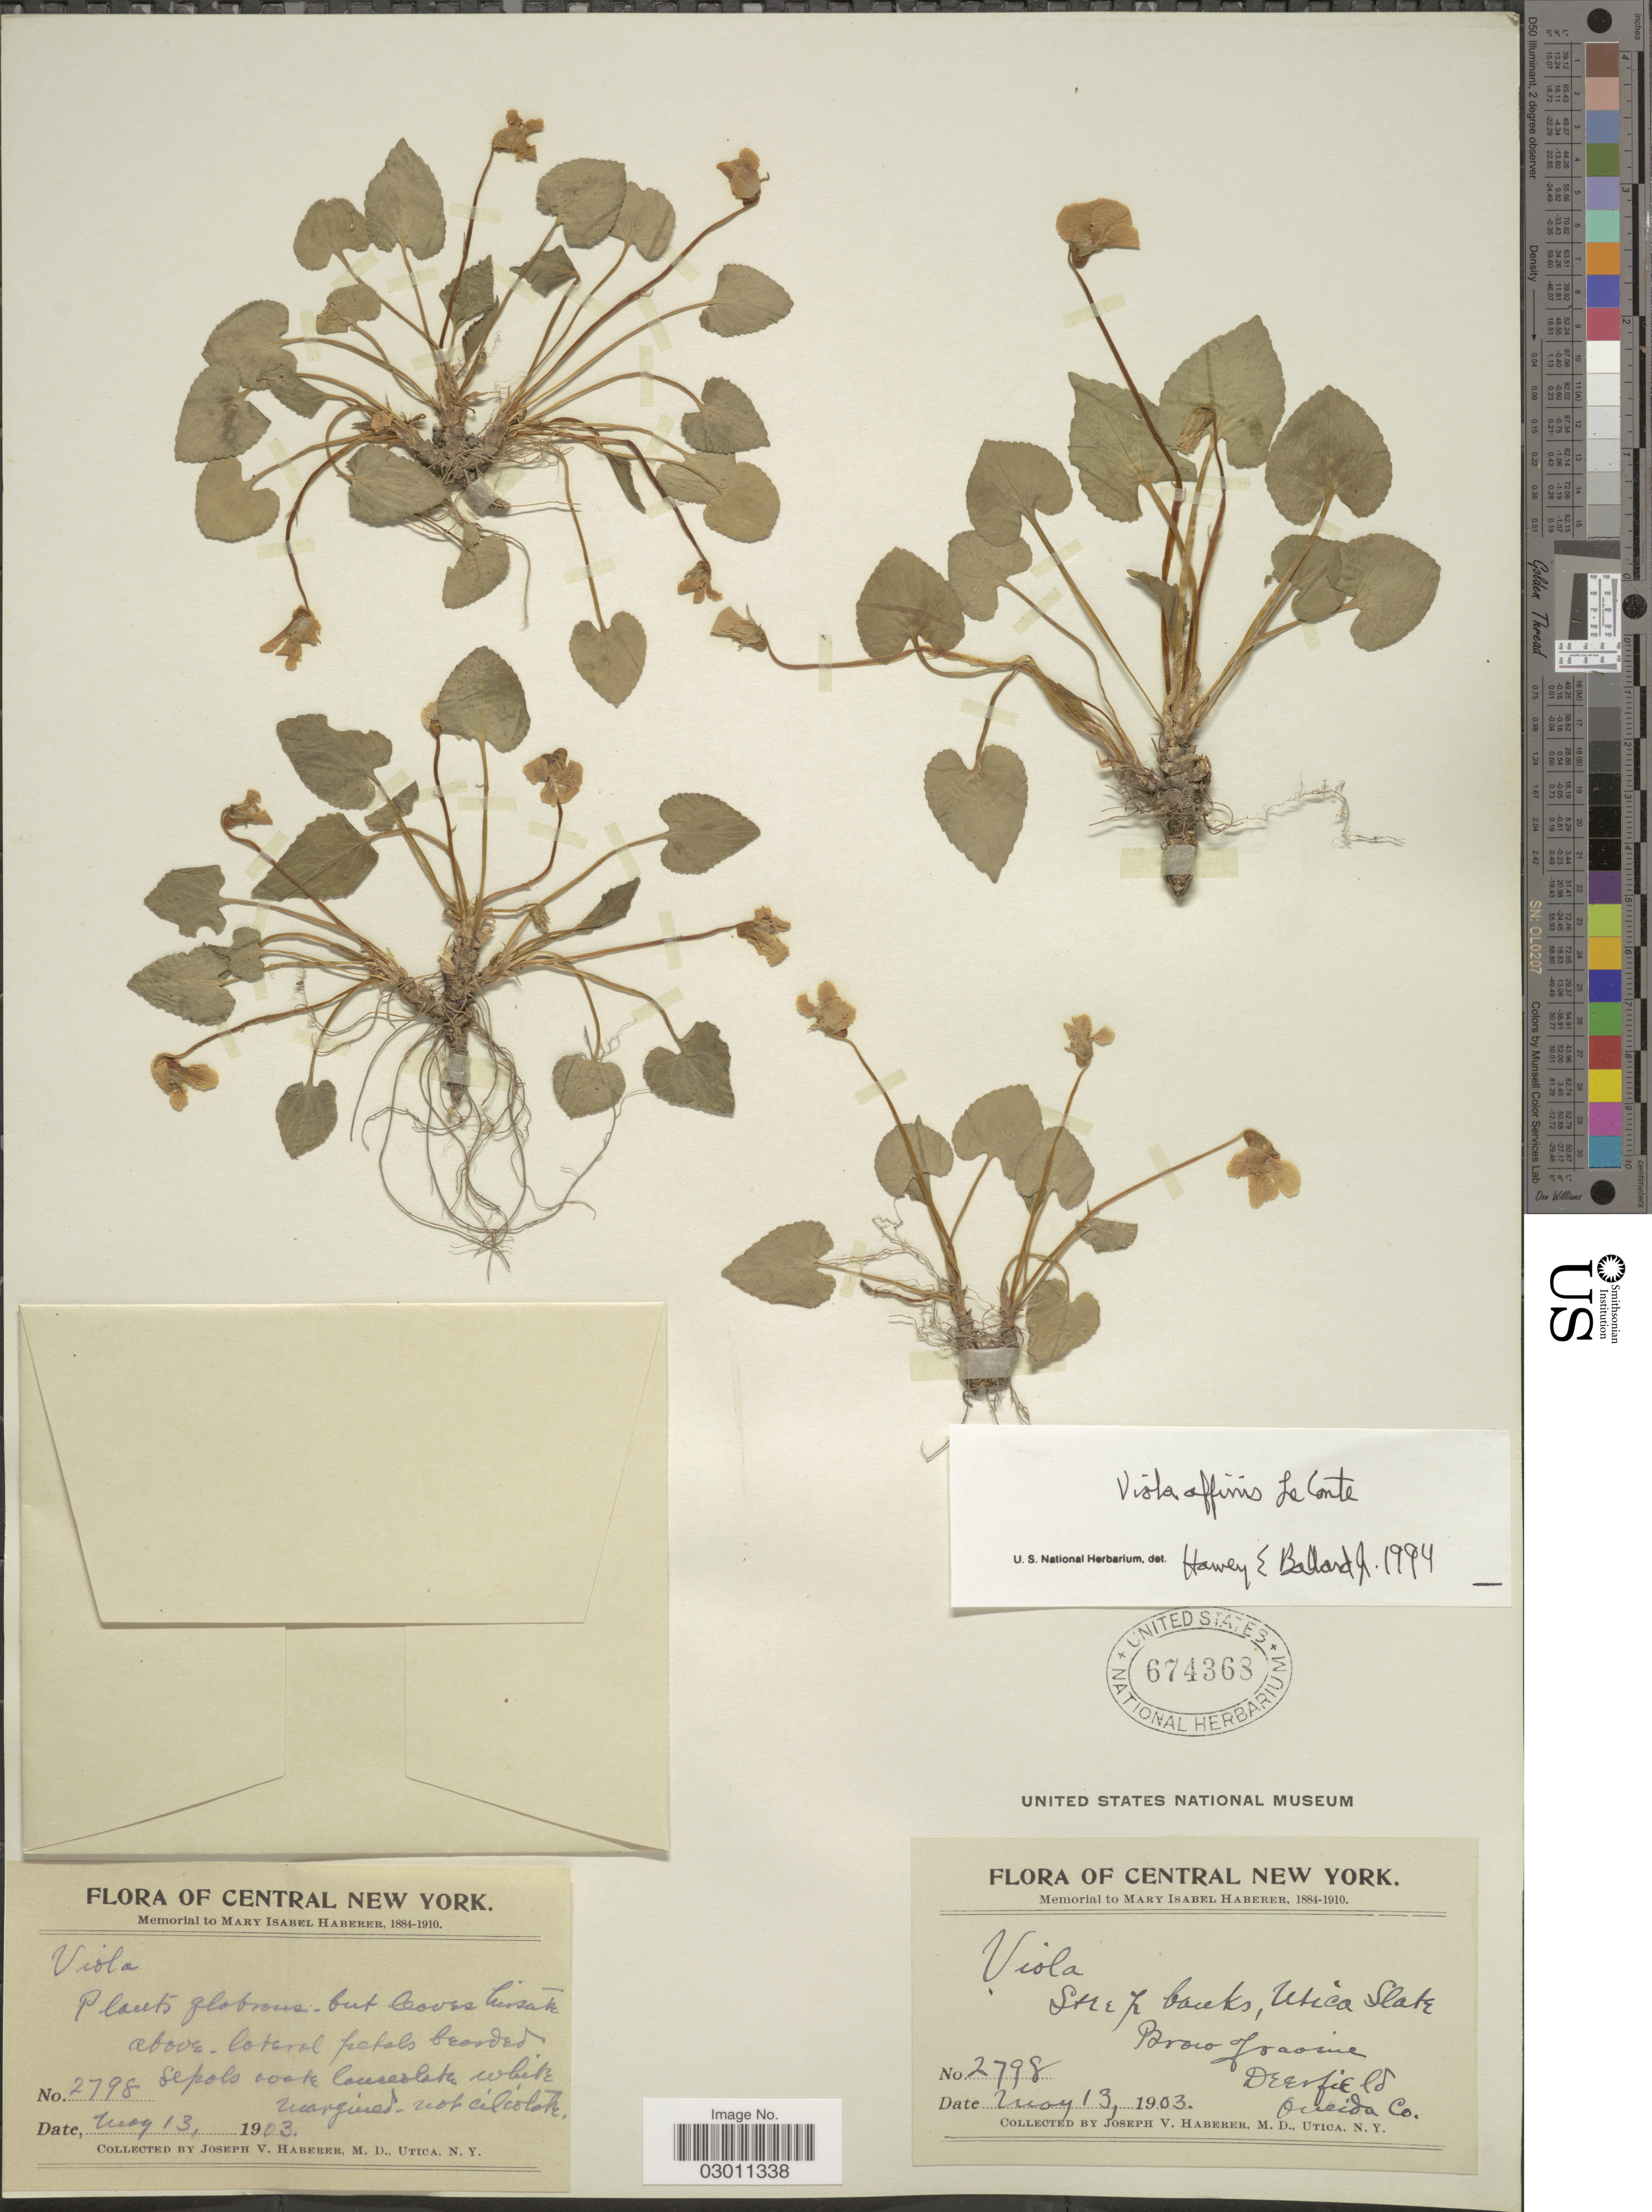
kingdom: Plantae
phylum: Tracheophyta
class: Magnoliopsida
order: Malpighiales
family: Violaceae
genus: Viola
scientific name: Viola affinis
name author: LeConte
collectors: J. V. Haberer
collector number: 2798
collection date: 1903-05-13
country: United States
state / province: New York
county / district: Oneida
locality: Central New York. Steep banks, Utica Slate. Deerfield. Oneida Co.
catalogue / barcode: US 674368